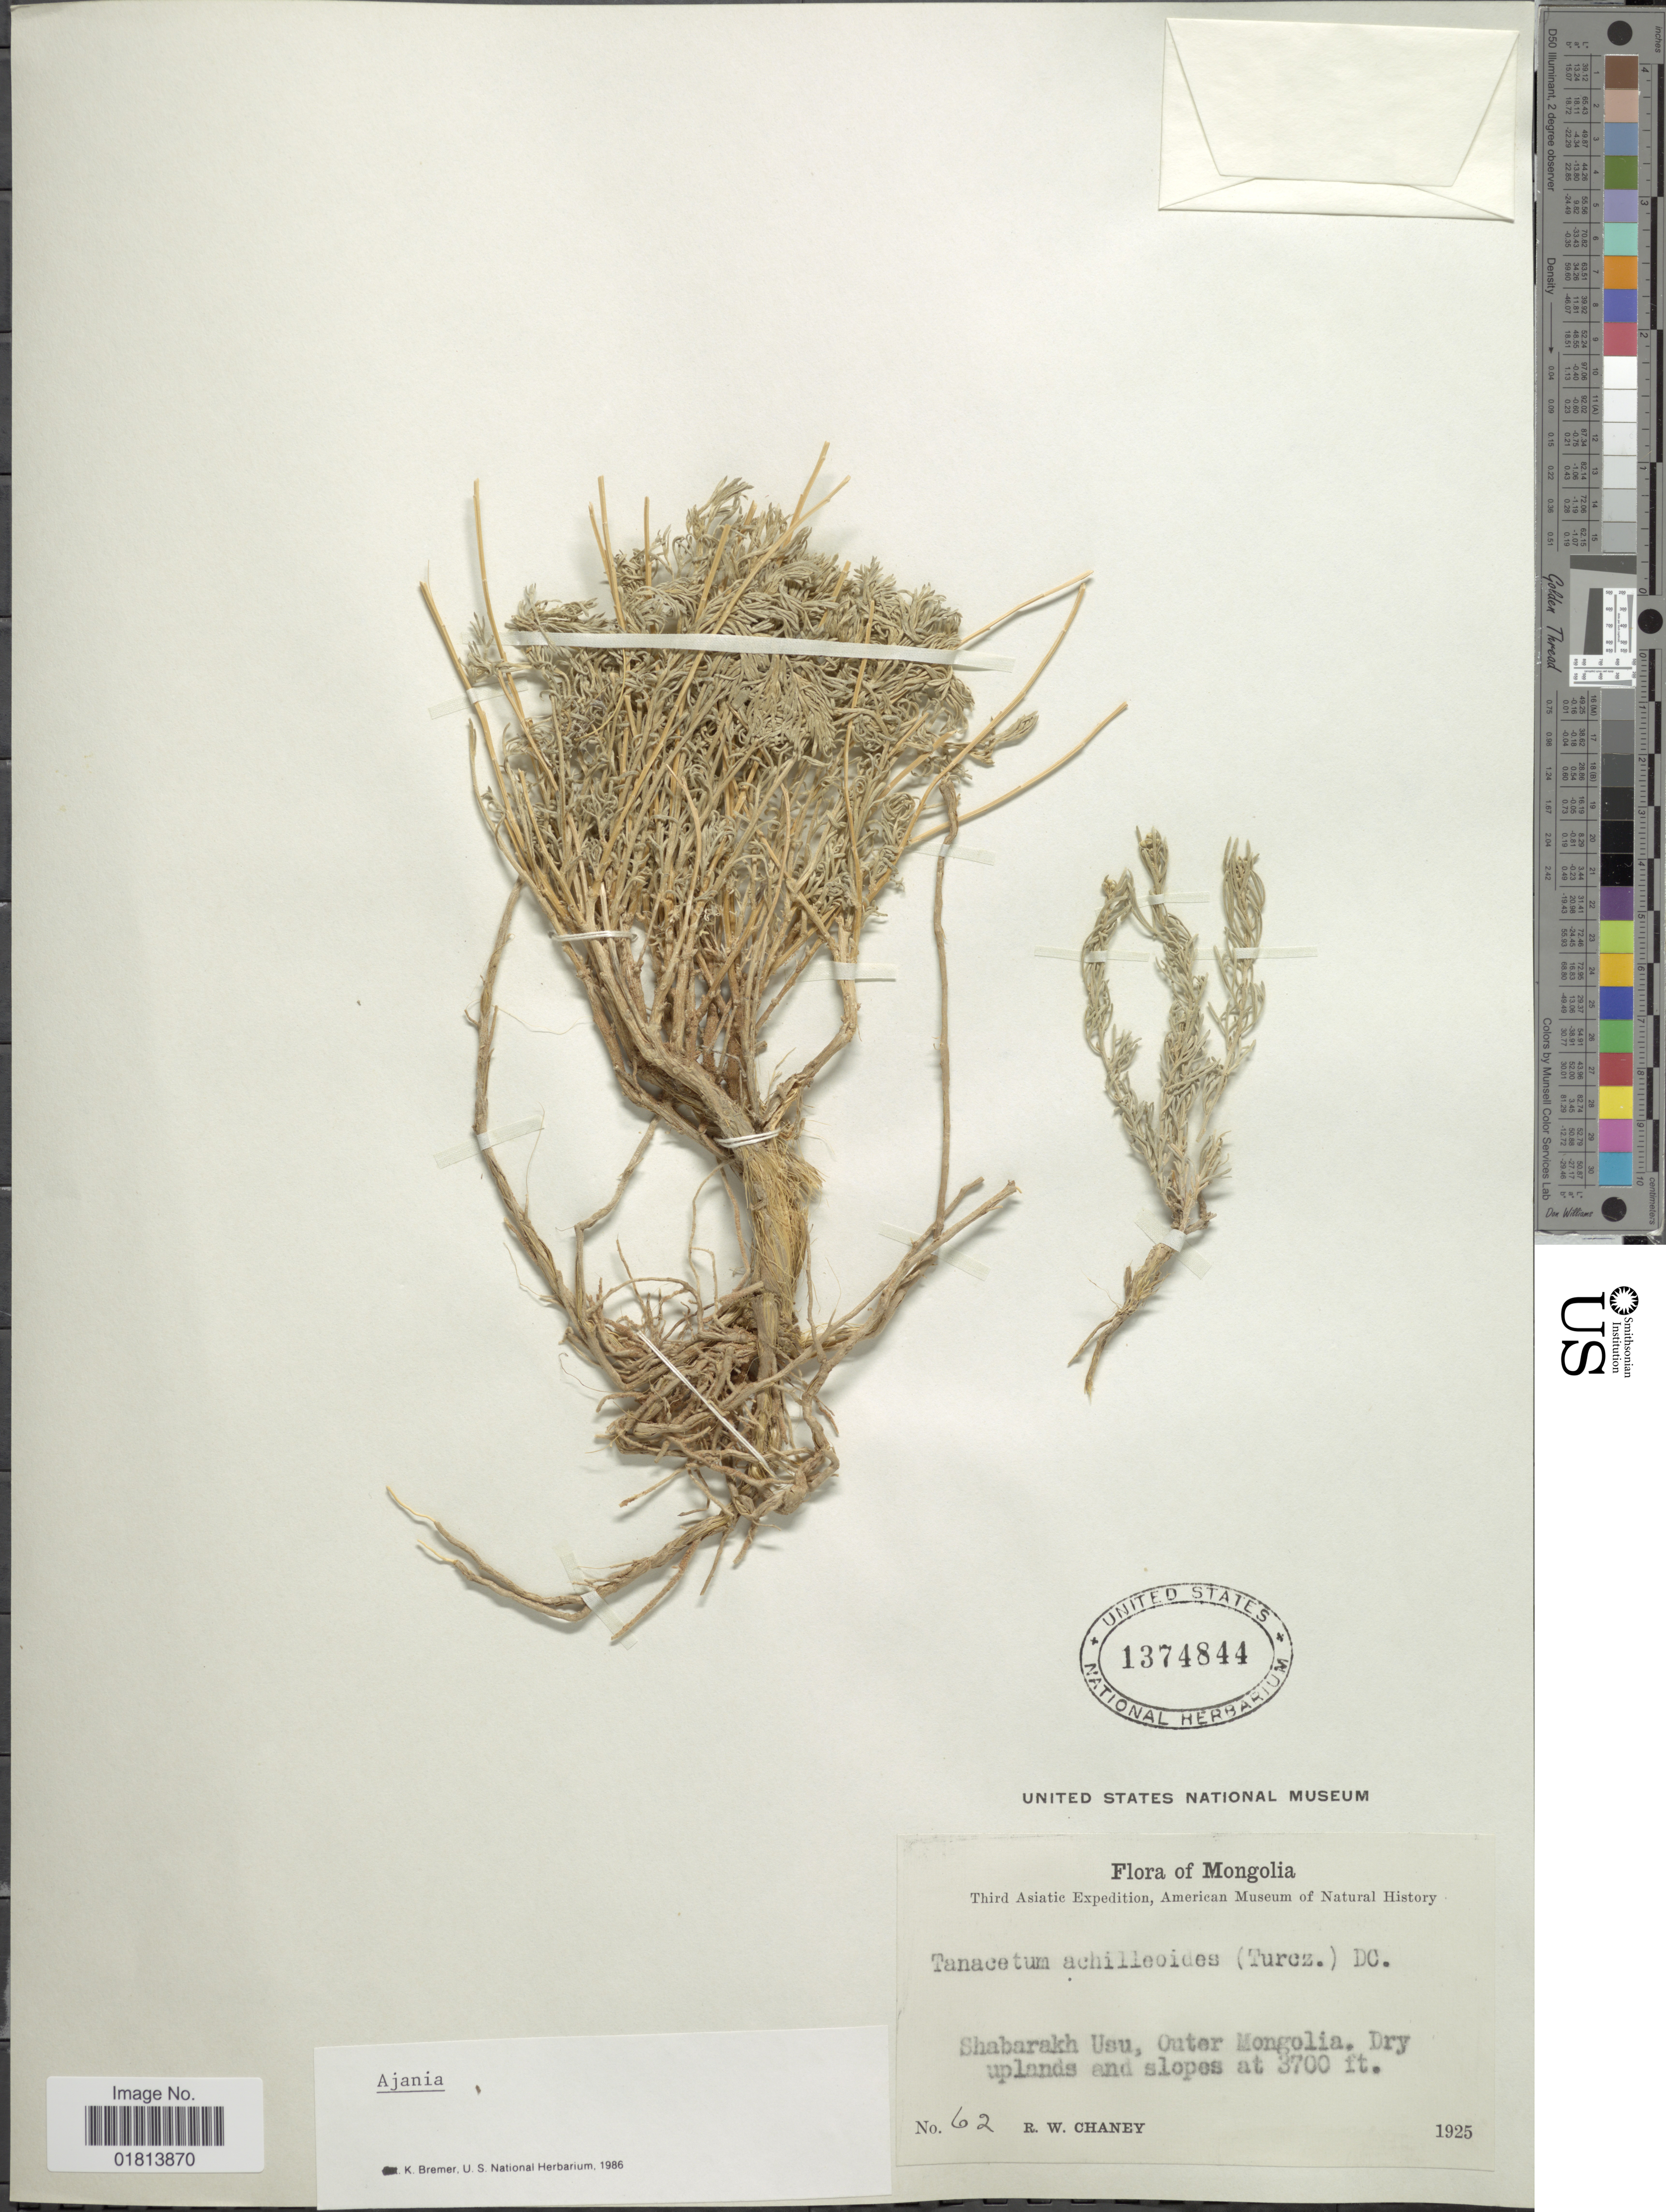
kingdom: Plantae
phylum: Tracheophyta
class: Magnoliopsida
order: Asterales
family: Asteraceae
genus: Ajania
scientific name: Ajania achilleoides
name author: (Turcz.) DC.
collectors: R. Chaney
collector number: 62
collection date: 1925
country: Mongolia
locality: Shabarakh Usu, Outer Mongolia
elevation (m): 1128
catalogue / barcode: US 1374844